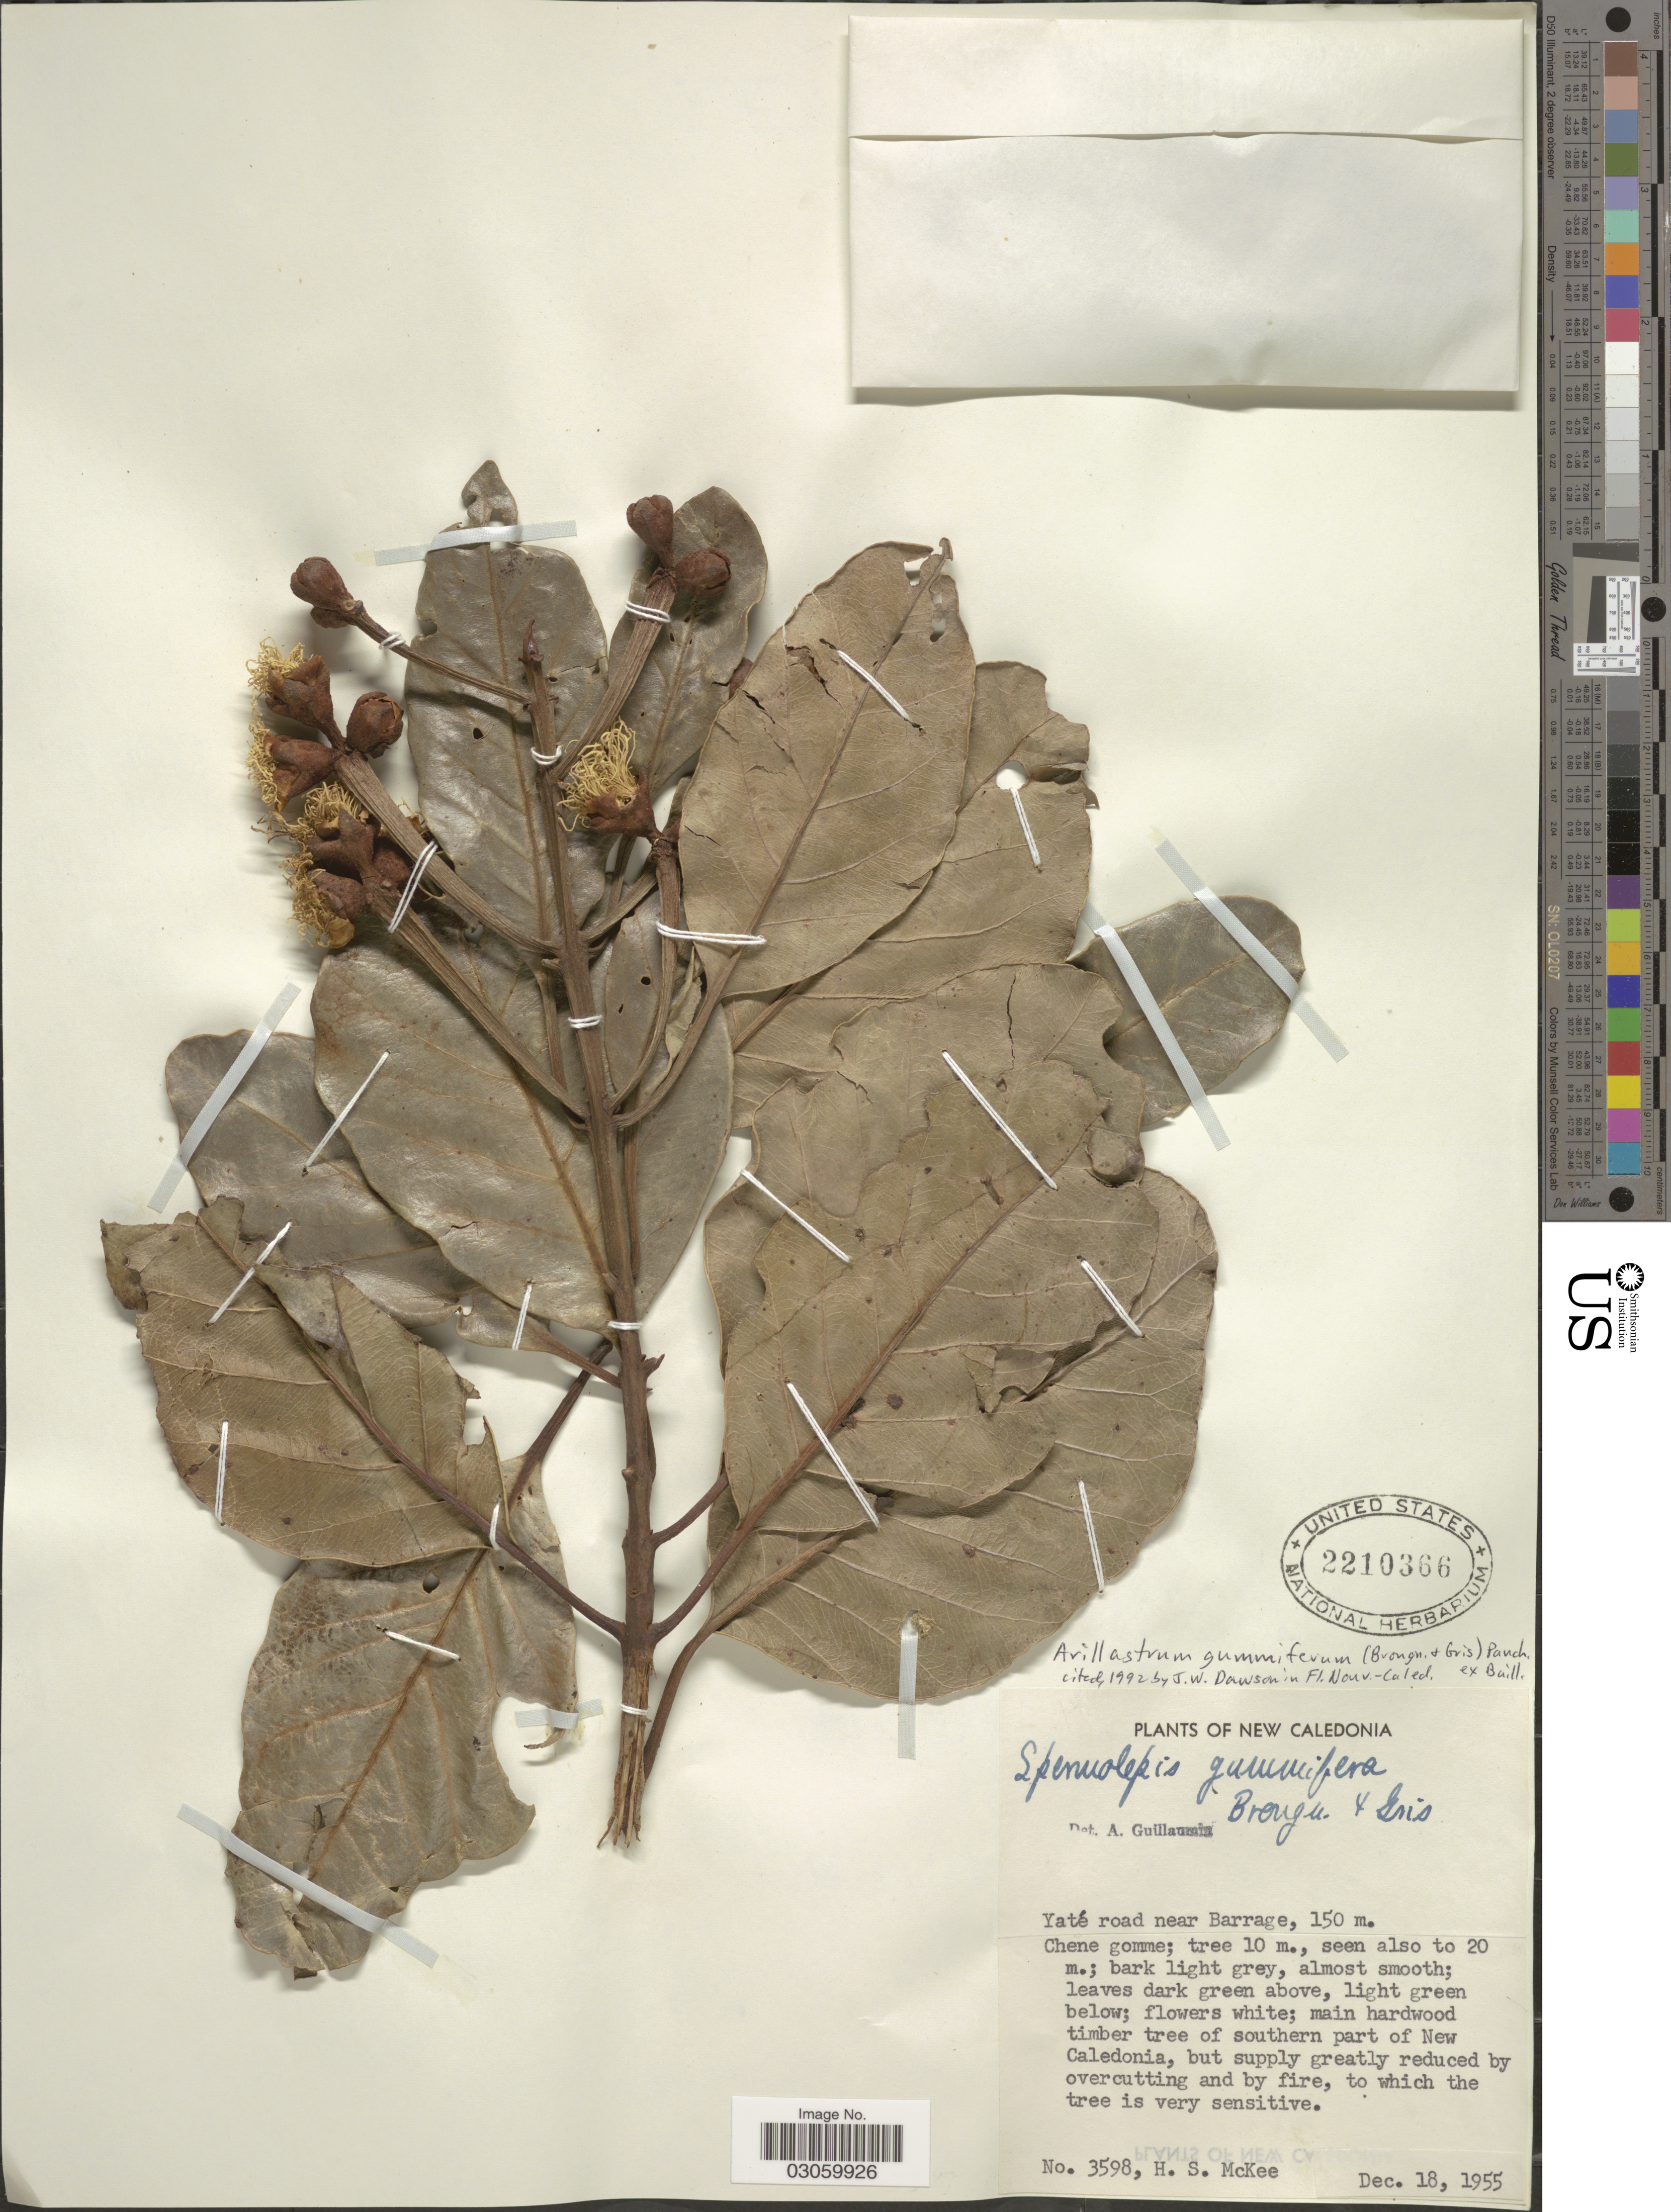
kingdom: Plantae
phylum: Tracheophyta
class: Magnoliopsida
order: Myrtales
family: Myrtaceae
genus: Arillastrum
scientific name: Arillastrum gummiferum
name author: (Brongn. & Gris) Pancher ex Baill.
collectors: H. S. McKee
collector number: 3598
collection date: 1955-12-18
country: New Caledonia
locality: Yaté road near Barrage.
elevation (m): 150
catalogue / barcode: US 2210366